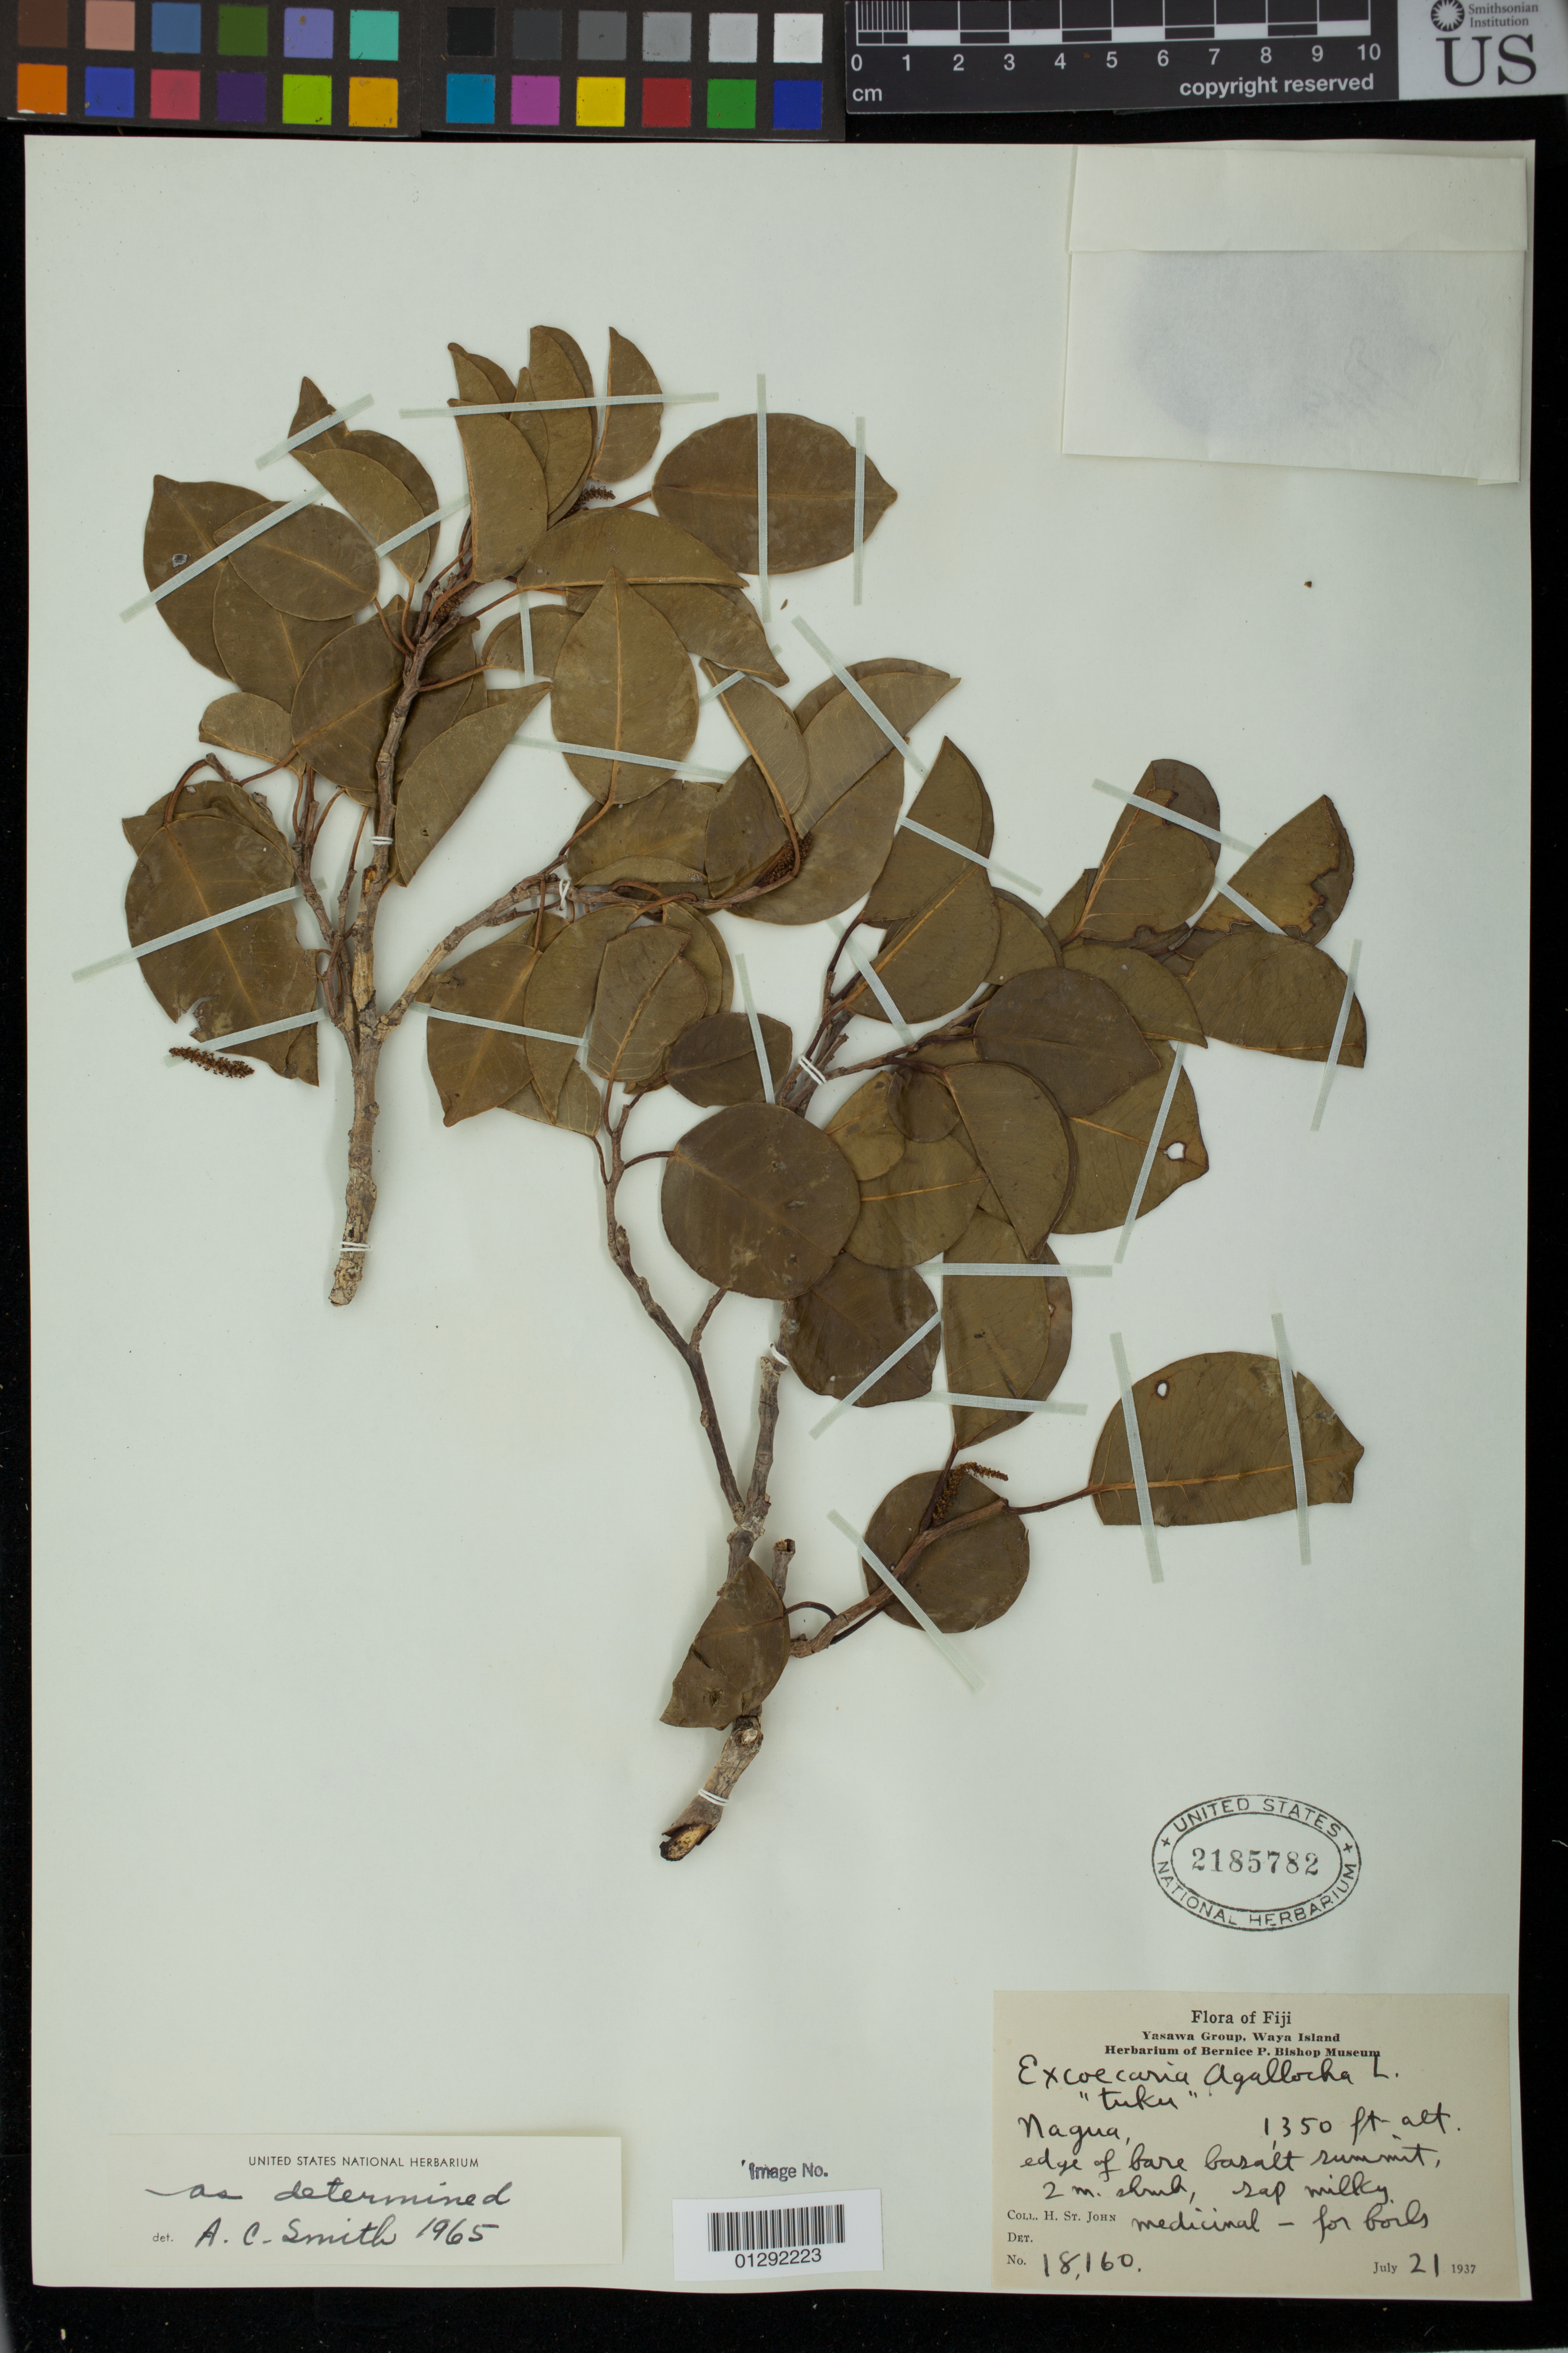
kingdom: Plantae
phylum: Tracheophyta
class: Magnoliopsida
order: Malpighiales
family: Euphorbiaceae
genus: Excoecaria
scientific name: Excoecaria agallocha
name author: L.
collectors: H. St John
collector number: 18160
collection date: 1937-07-21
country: Fiji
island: Waya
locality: Yasawa Group, Waya Island, Nagua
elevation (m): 411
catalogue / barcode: US 2185782